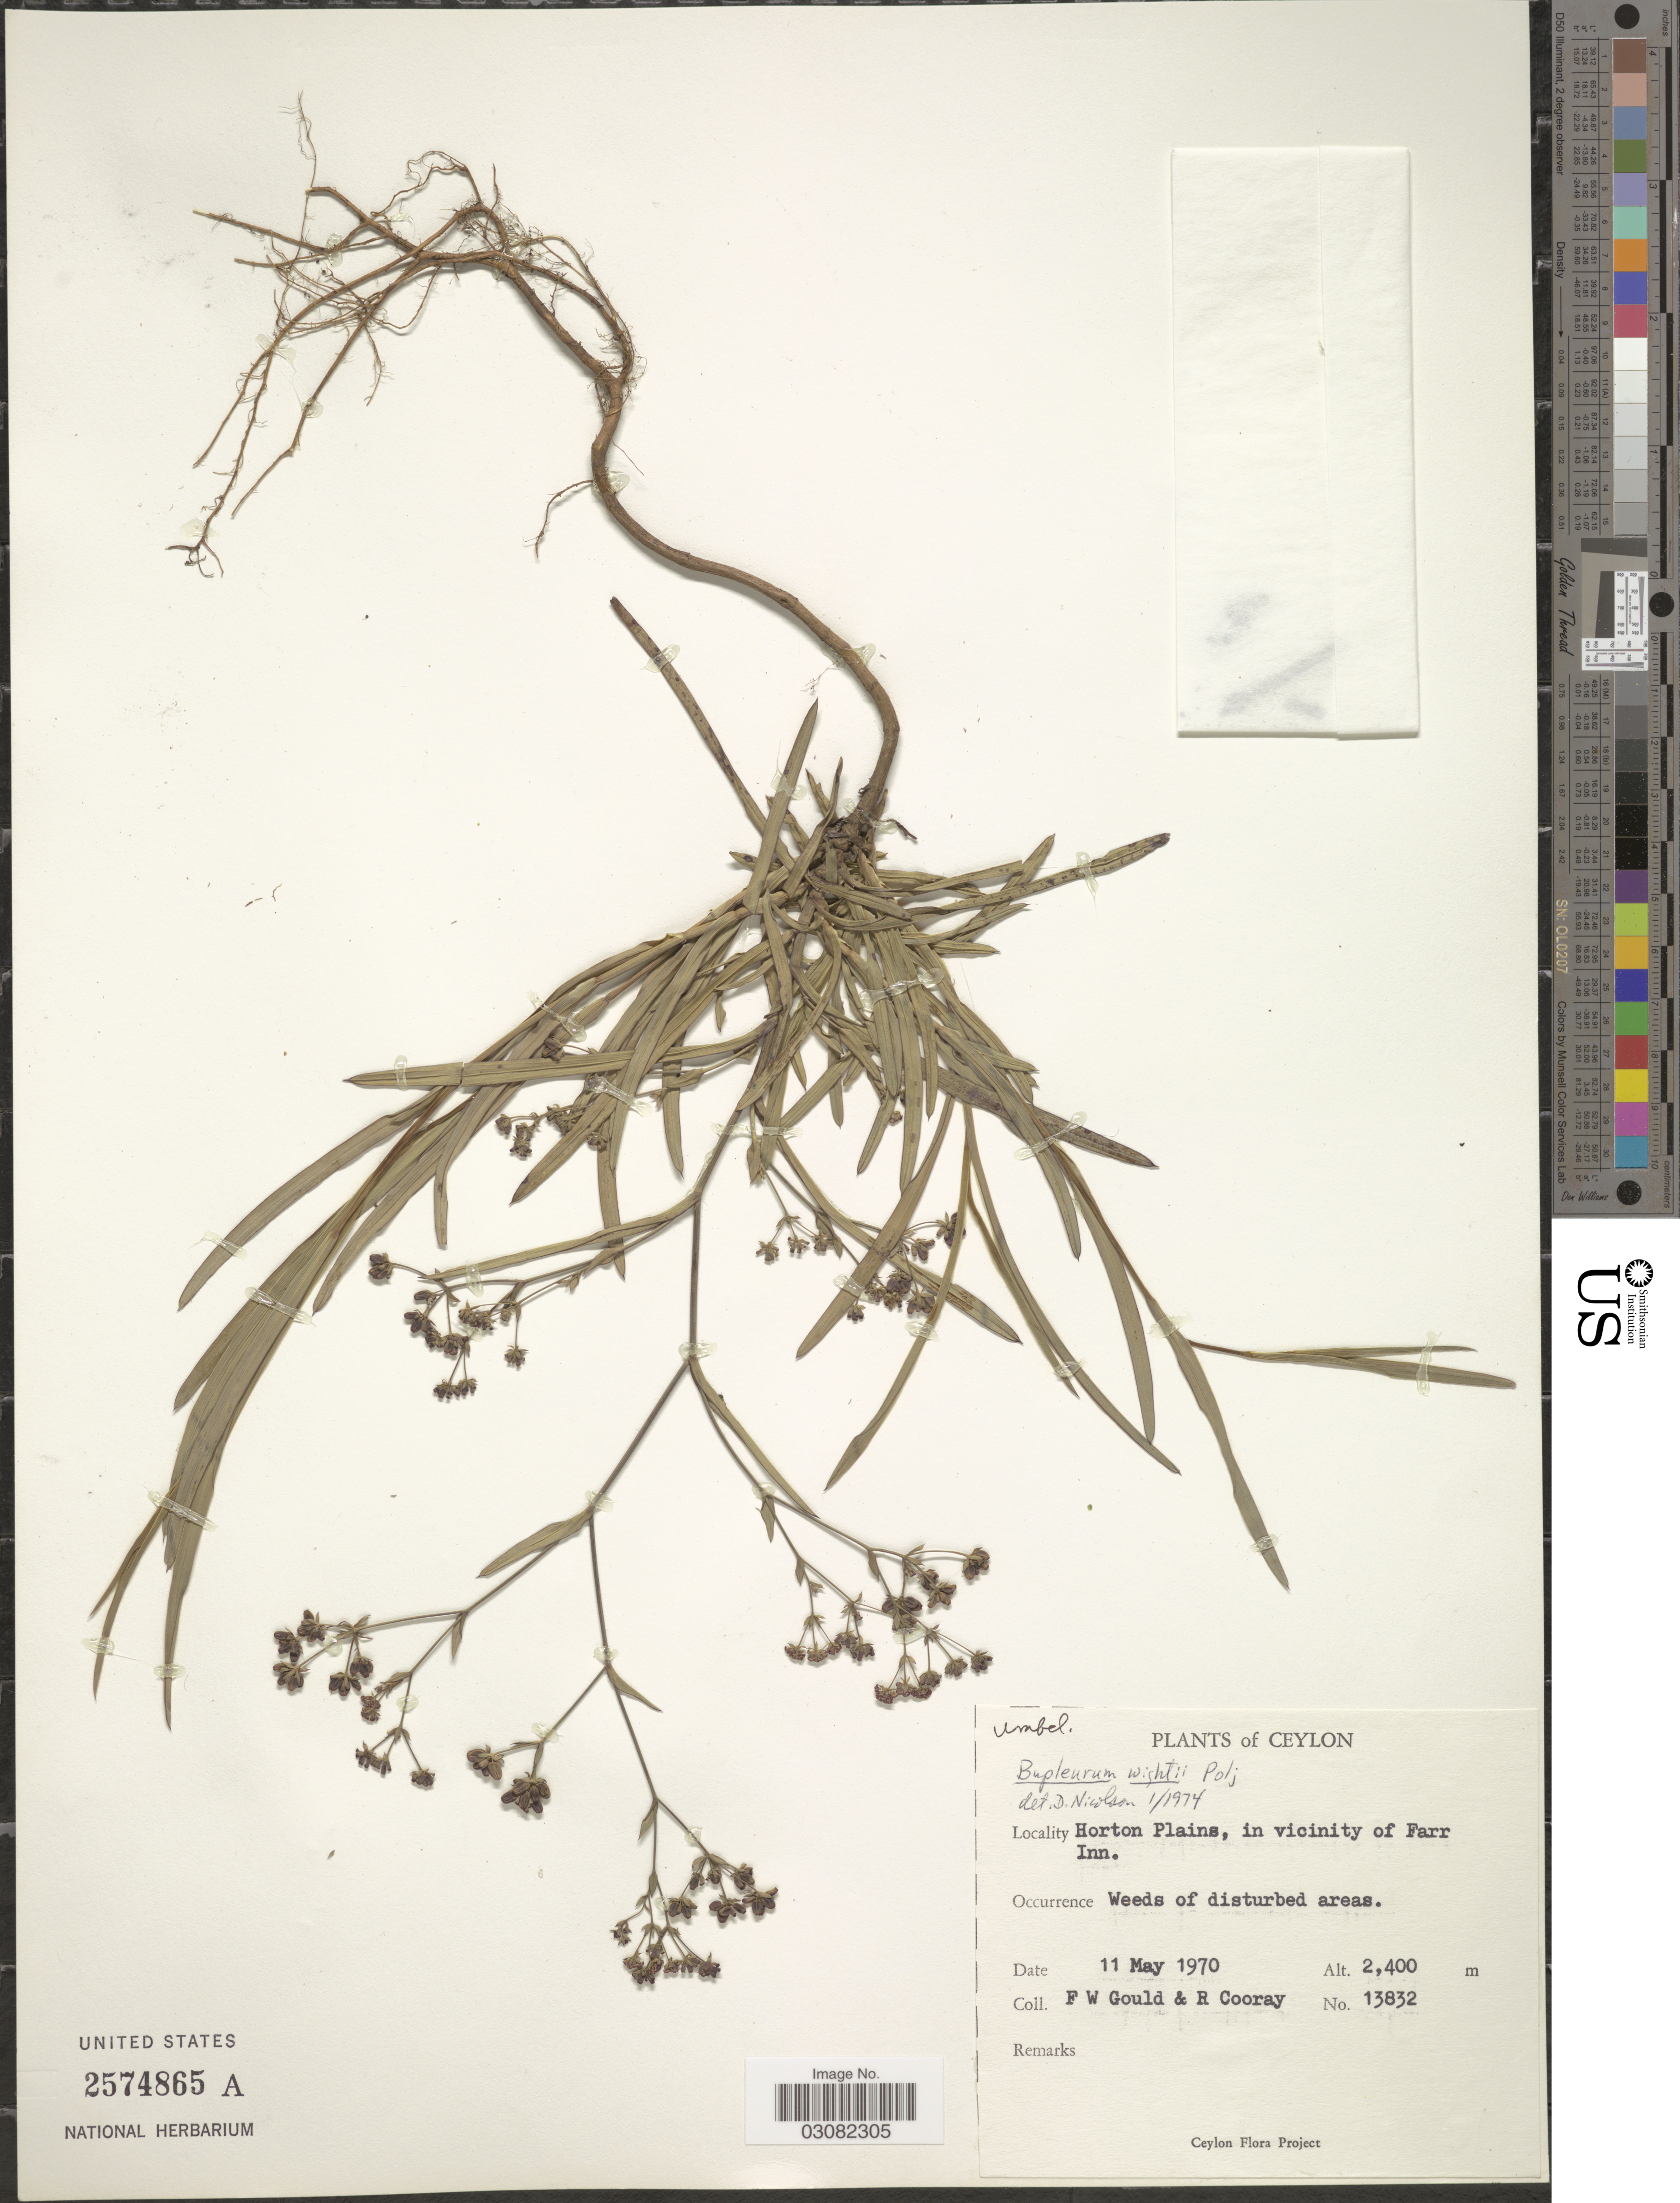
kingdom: Plantae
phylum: Tracheophyta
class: Magnoliopsida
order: Apiales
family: Apiaceae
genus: Bupleurum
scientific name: Bupleurum wightii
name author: Koso-Pol.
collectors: F. W. Gould & R. Cooray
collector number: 13832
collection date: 1970-05-11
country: Sri Lanka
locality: Ceylon. Horton Plains, in vicinity of Farr Inn.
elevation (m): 2400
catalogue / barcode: US 2574865A